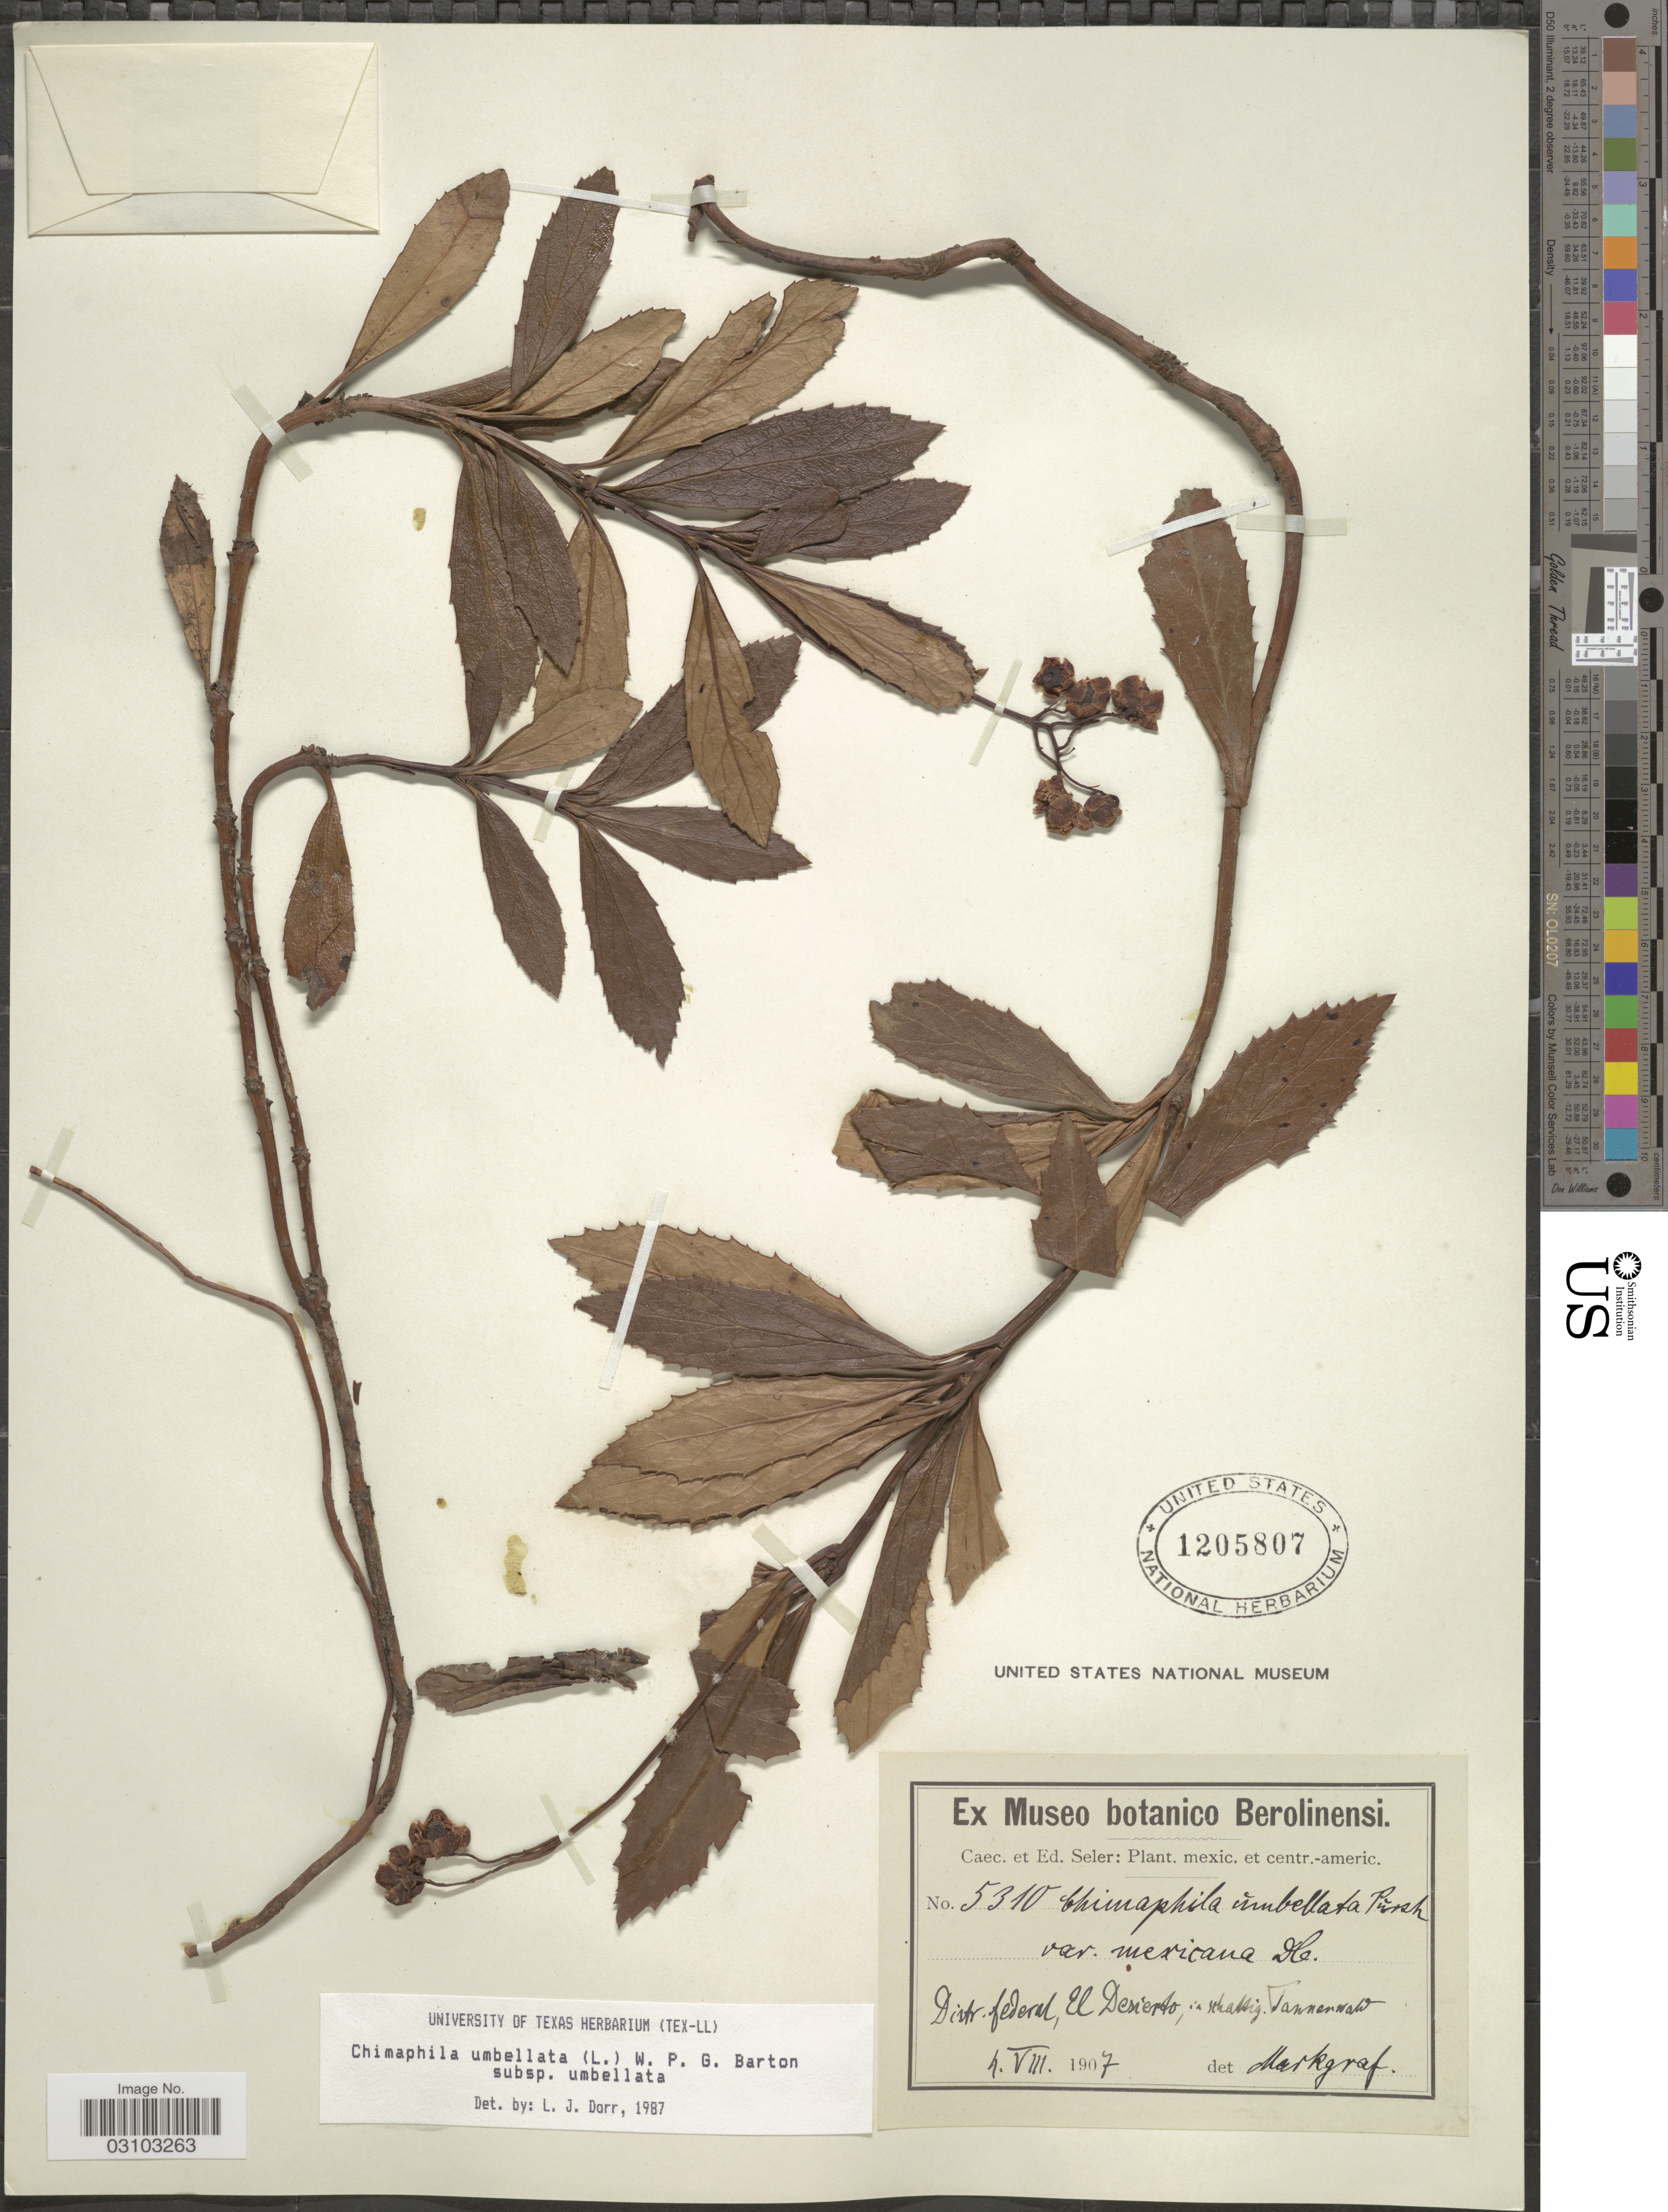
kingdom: Plantae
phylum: Tracheophyta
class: Magnoliopsida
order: Ericales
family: Ericaceae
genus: Chimaphila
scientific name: Chimaphila umbellata subsp. umbellata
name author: (L.) W.P.C. Barton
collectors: C. Seler & E. G. Seler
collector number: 5310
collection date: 1907-08-04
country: Mexico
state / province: Distrito Federal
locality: Distr. Federal, El Desierto.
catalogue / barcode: US 1205807